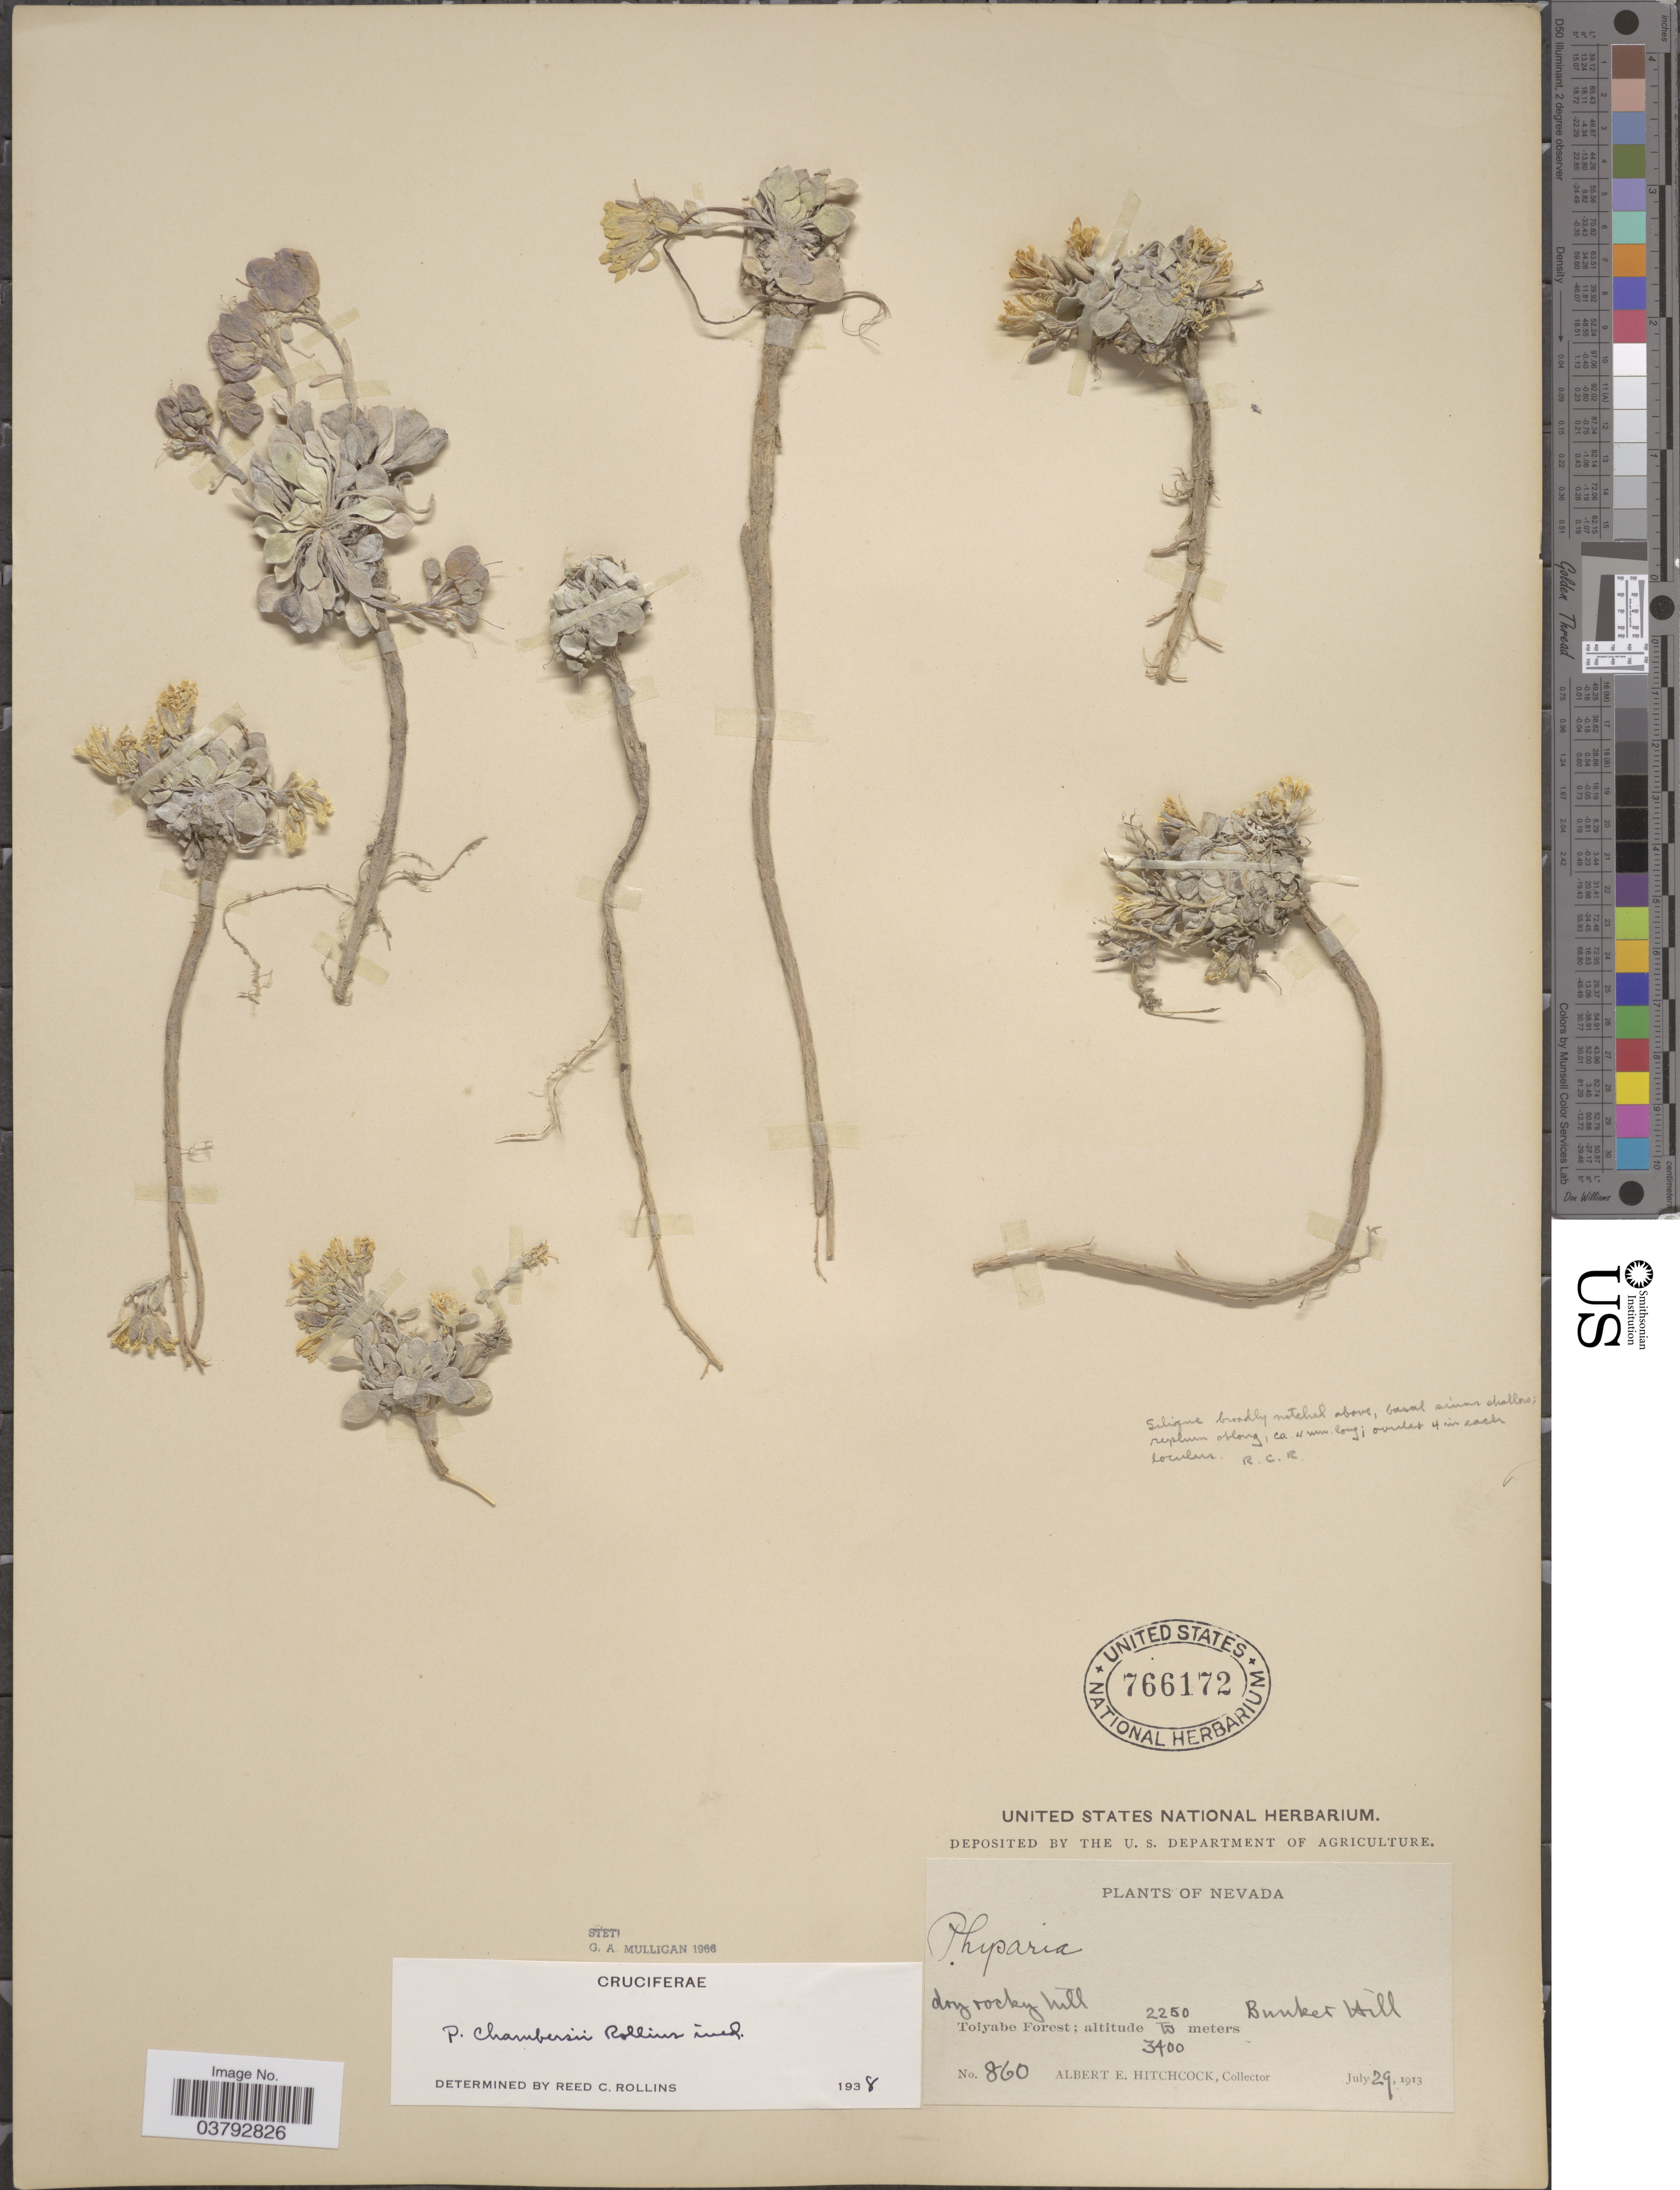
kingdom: Plantae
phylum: Tracheophyta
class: Magnoliopsida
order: Brassicales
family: Brassicaceae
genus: Physaria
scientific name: Physaria chambersii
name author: Rollins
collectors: A. Hitchcock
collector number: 860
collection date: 1913-07-29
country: United States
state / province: Nevada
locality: Bunker Hill. Toiyabe Forest.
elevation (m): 2250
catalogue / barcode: US 766172